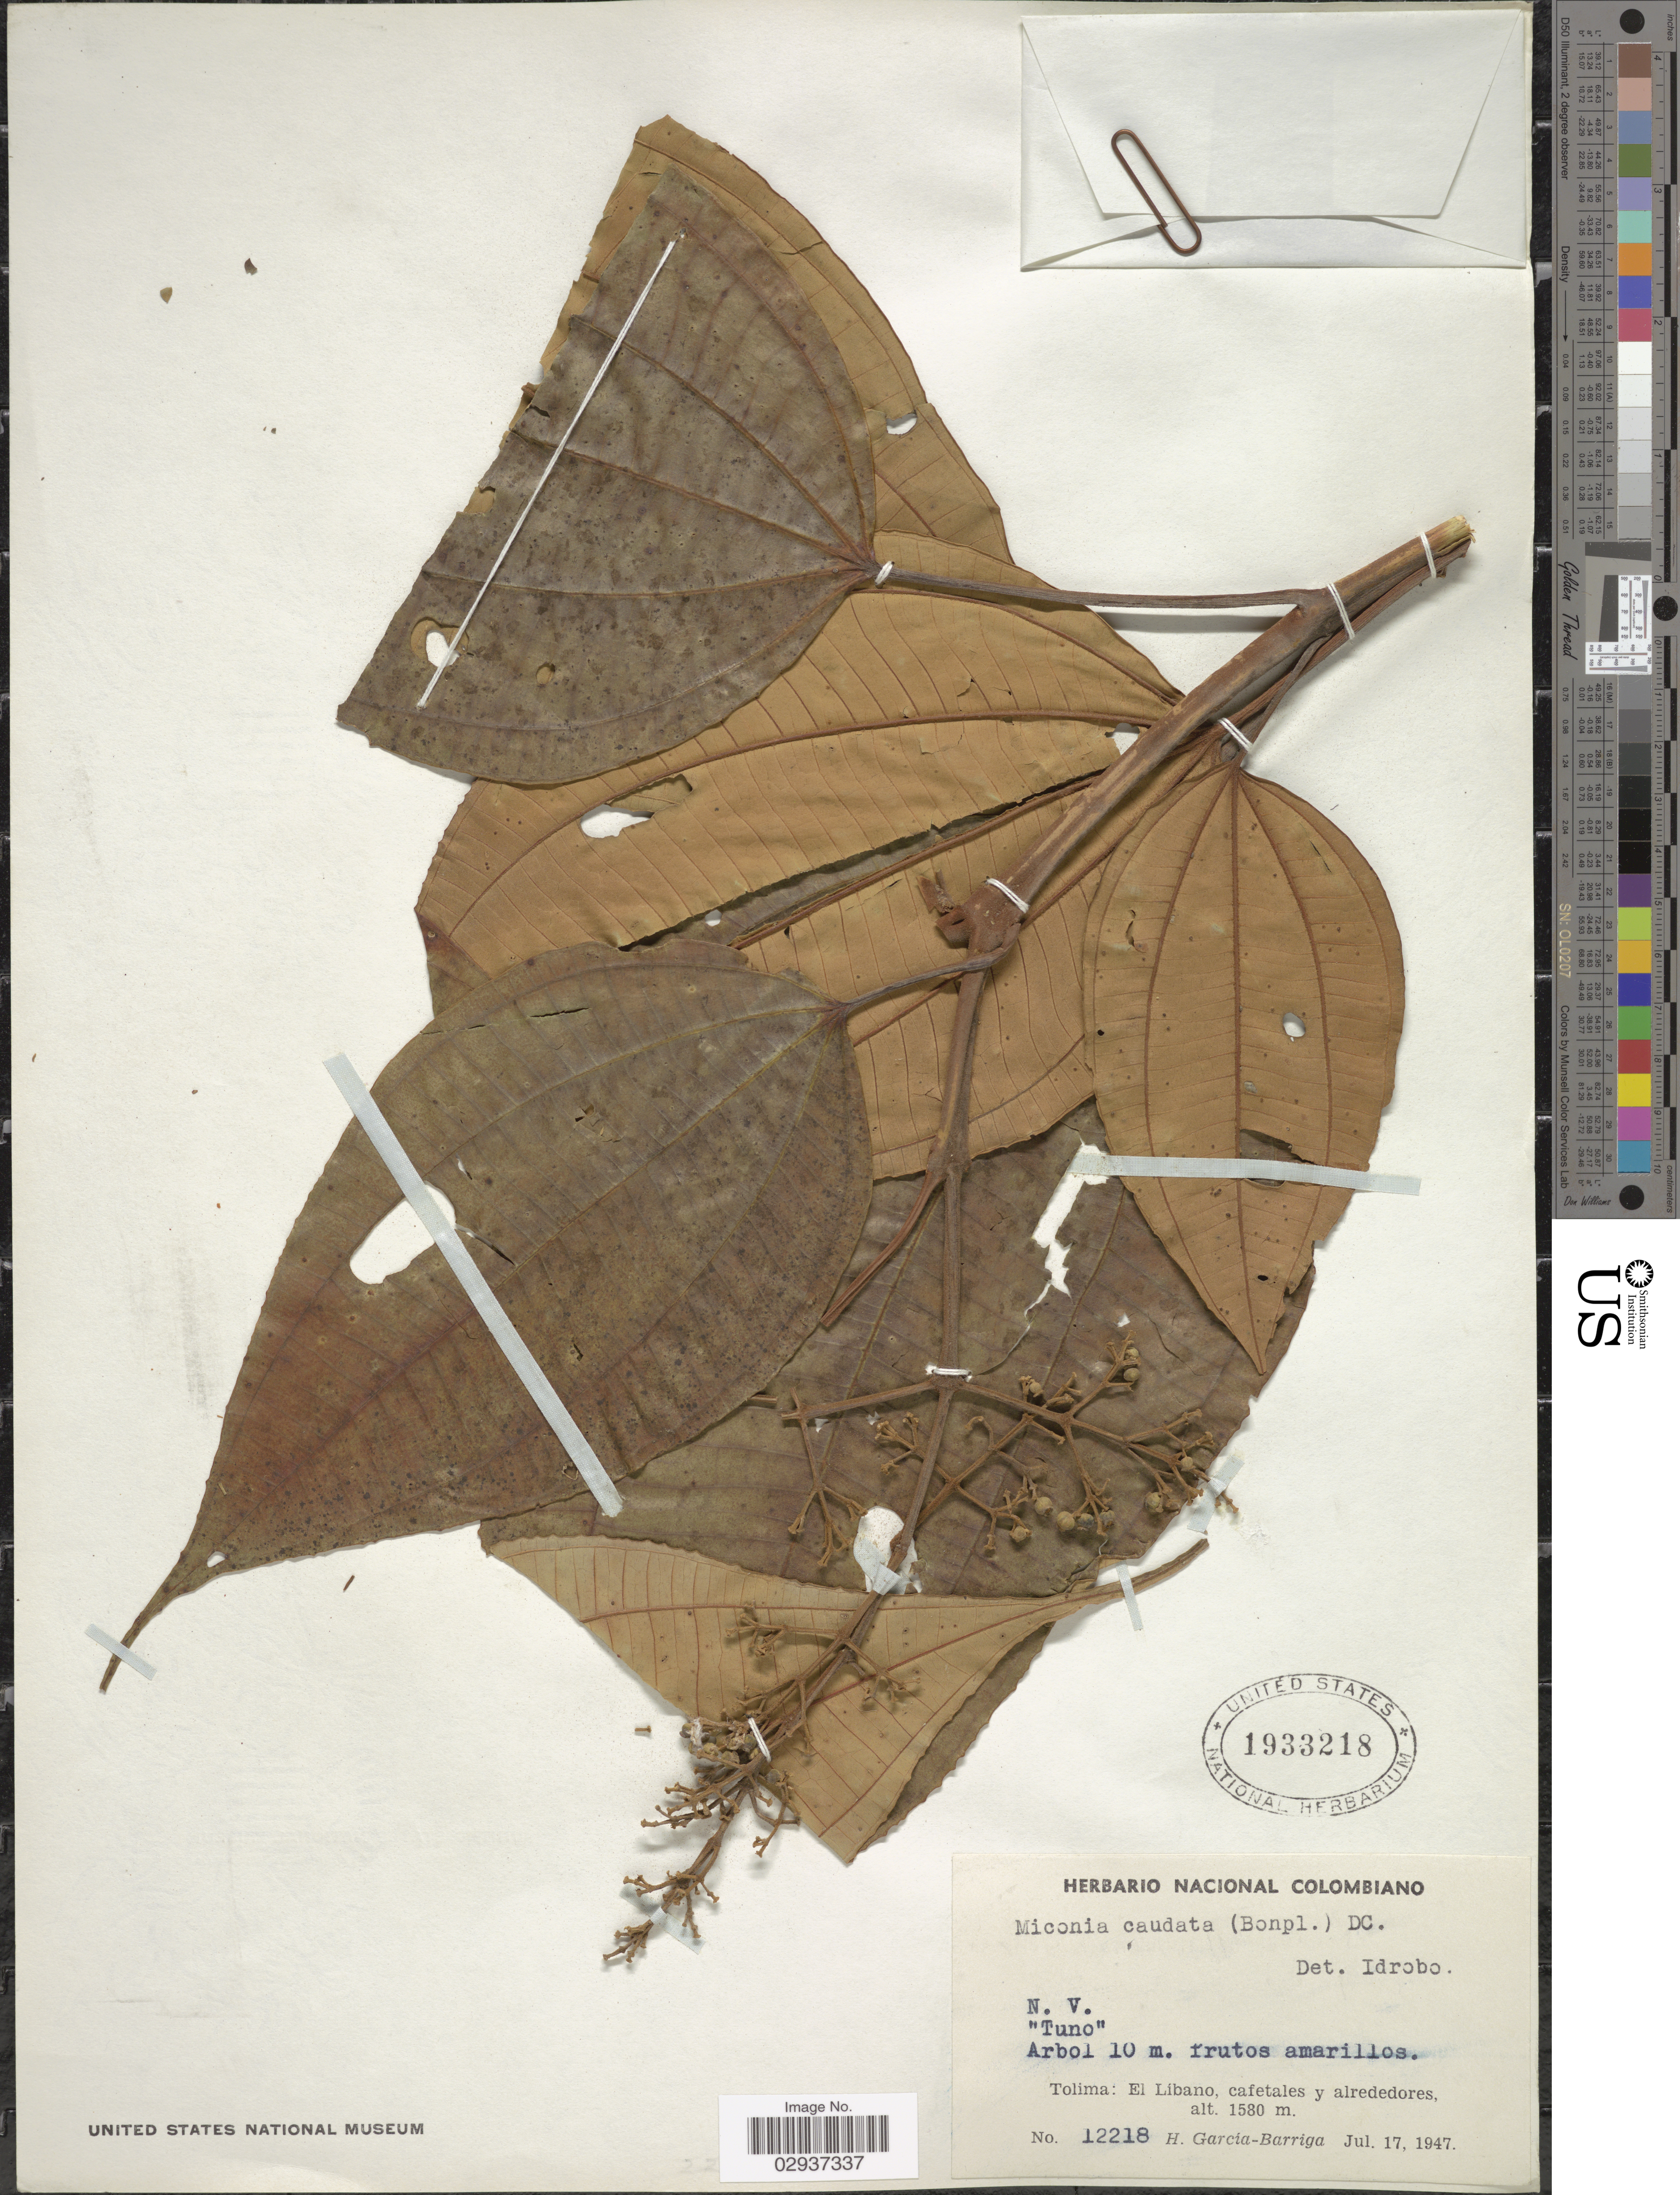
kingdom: Plantae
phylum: Tracheophyta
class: Magnoliopsida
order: Myrtales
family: Melastomataceae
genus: Miconia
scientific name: Miconia caudata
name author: (Bonpl.) DC.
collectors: H. García Barriga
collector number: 12218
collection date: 1947-07-17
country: Colombia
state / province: Tolima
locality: Tolima: El Líbano, cafetales y alrededores.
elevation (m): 1580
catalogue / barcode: US 1933218